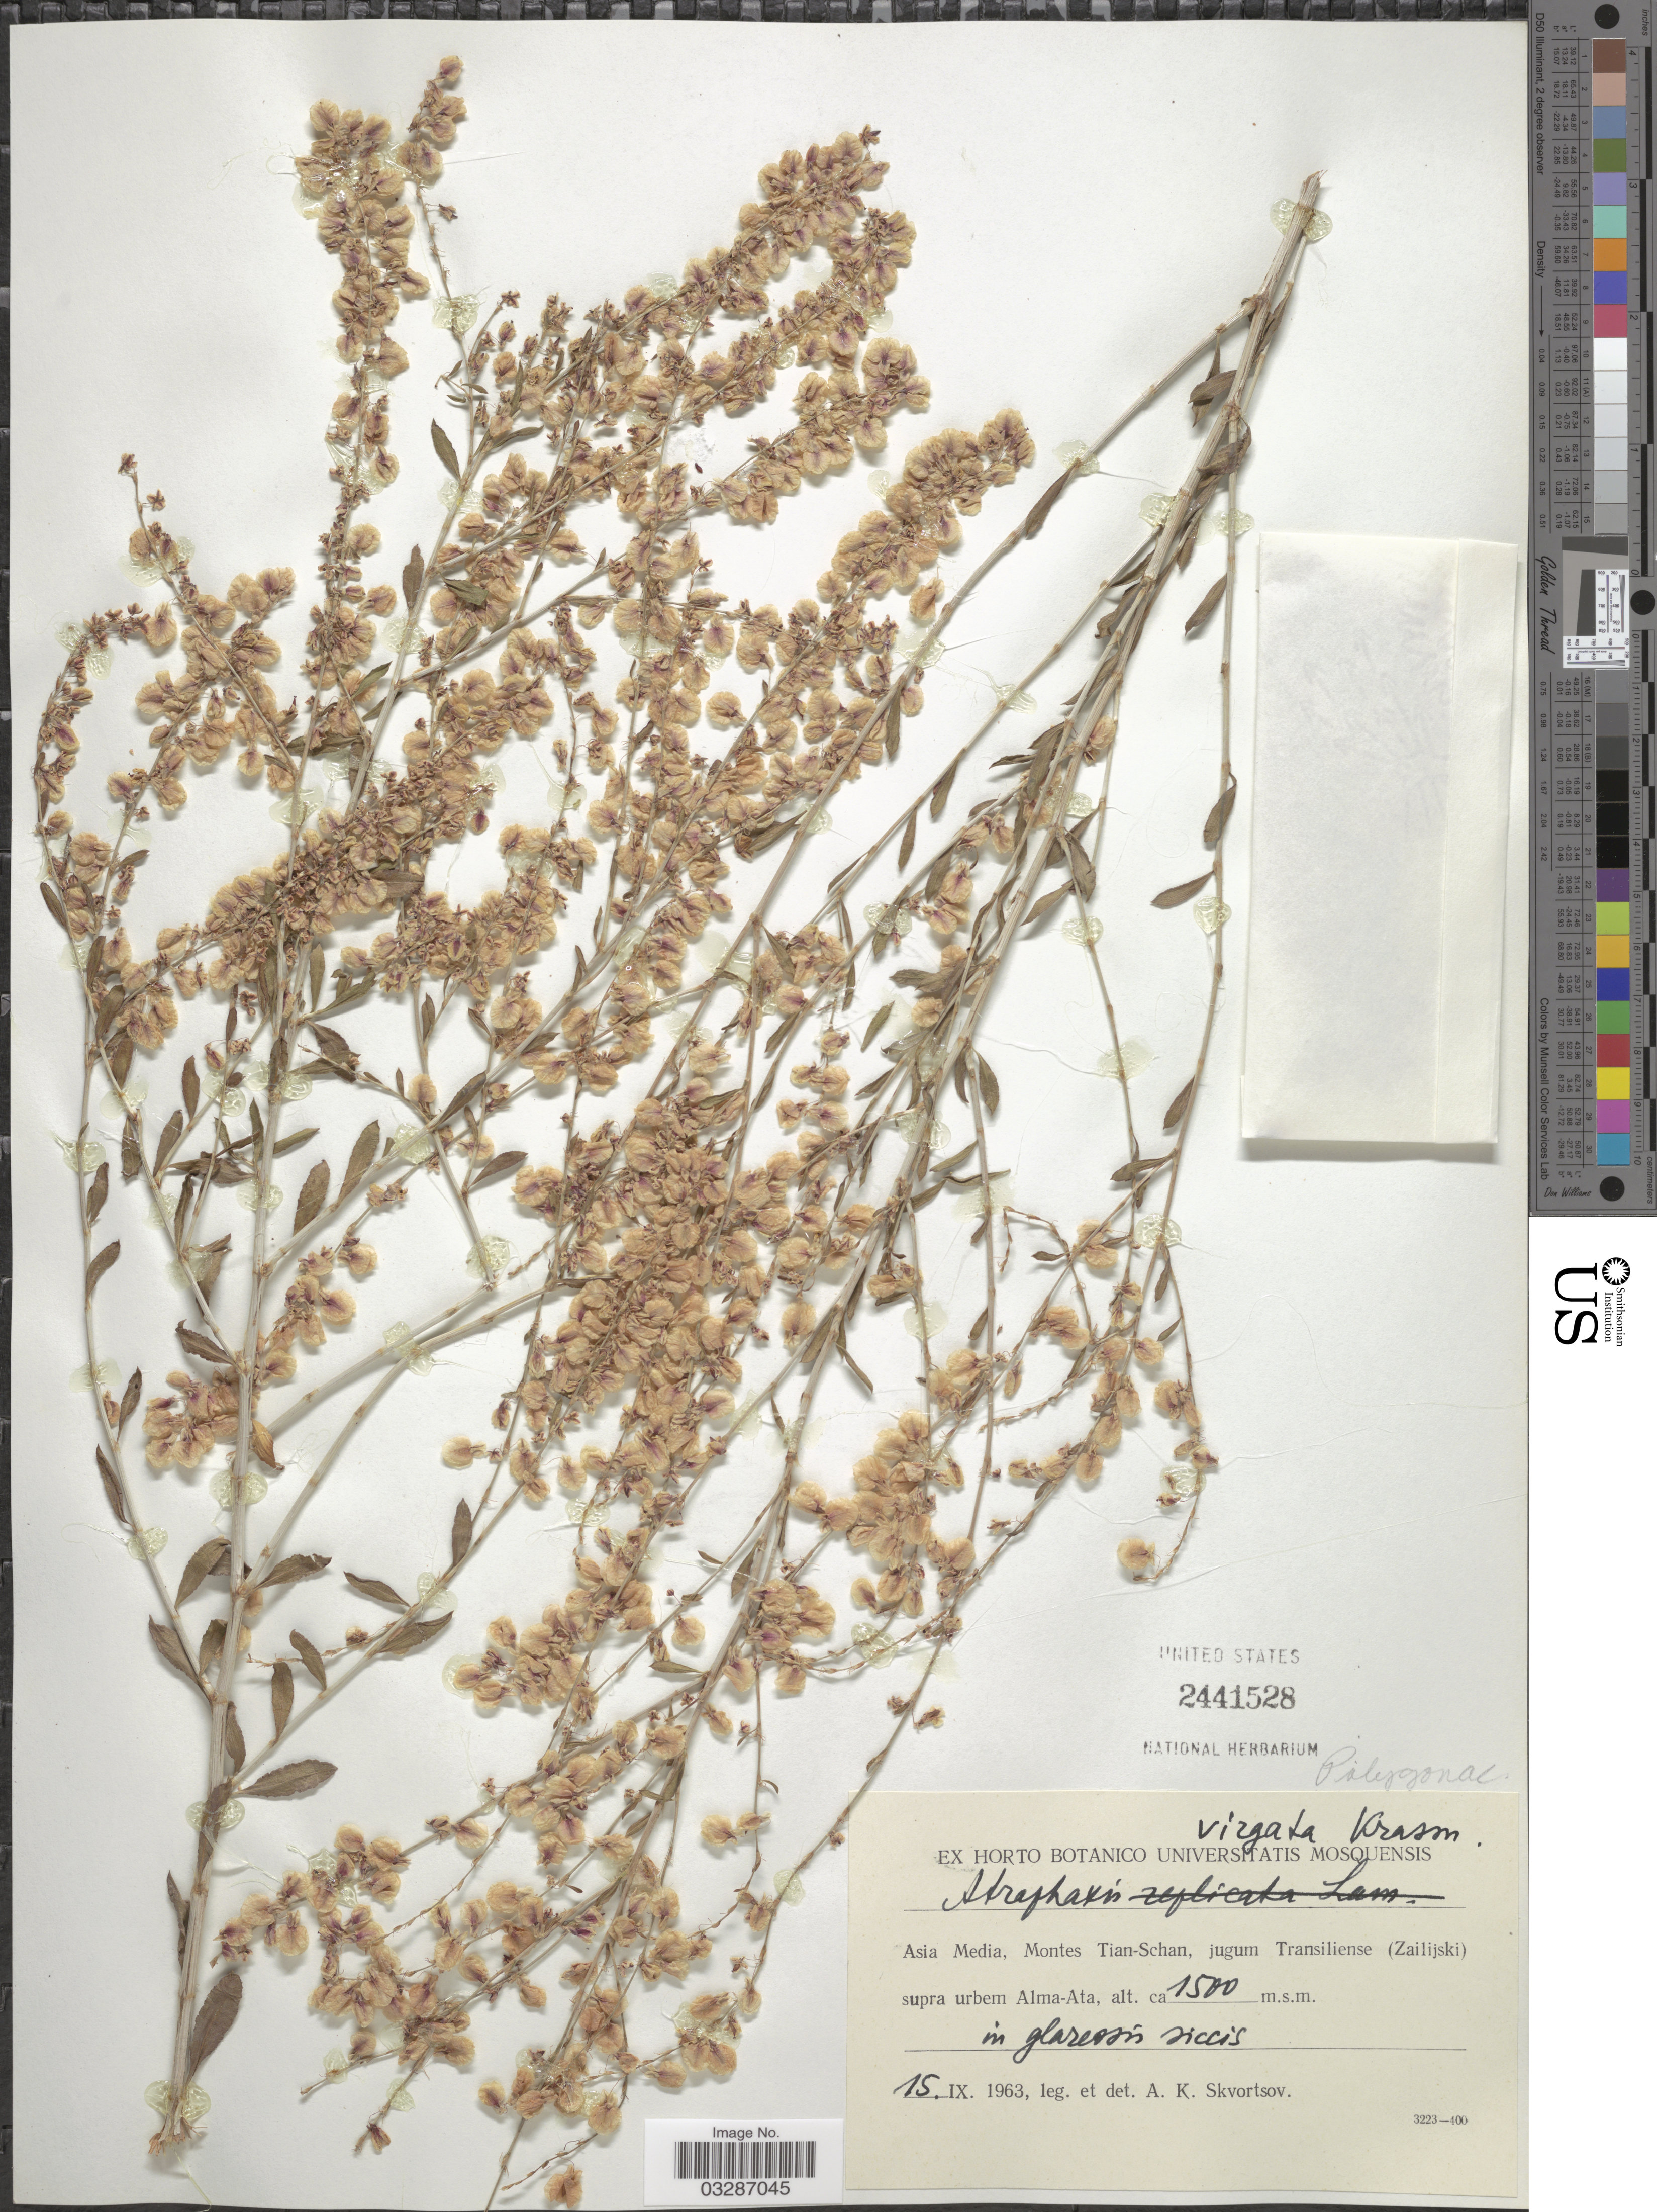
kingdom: Plantae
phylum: Tracheophyta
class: Magnoliopsida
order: Caryophyllales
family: Polygonaceae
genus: Atraphaxis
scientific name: Atraphaxis virgata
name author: (Regel) Krasn.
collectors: A. K. Skvortsov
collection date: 1963-09-15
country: Kazakhstan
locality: Asia Media, Montes Tian-Schan, jugum Transiliense (Zailijski) supra urbem Alma-Ata.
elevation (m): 1500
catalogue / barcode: US 2441528